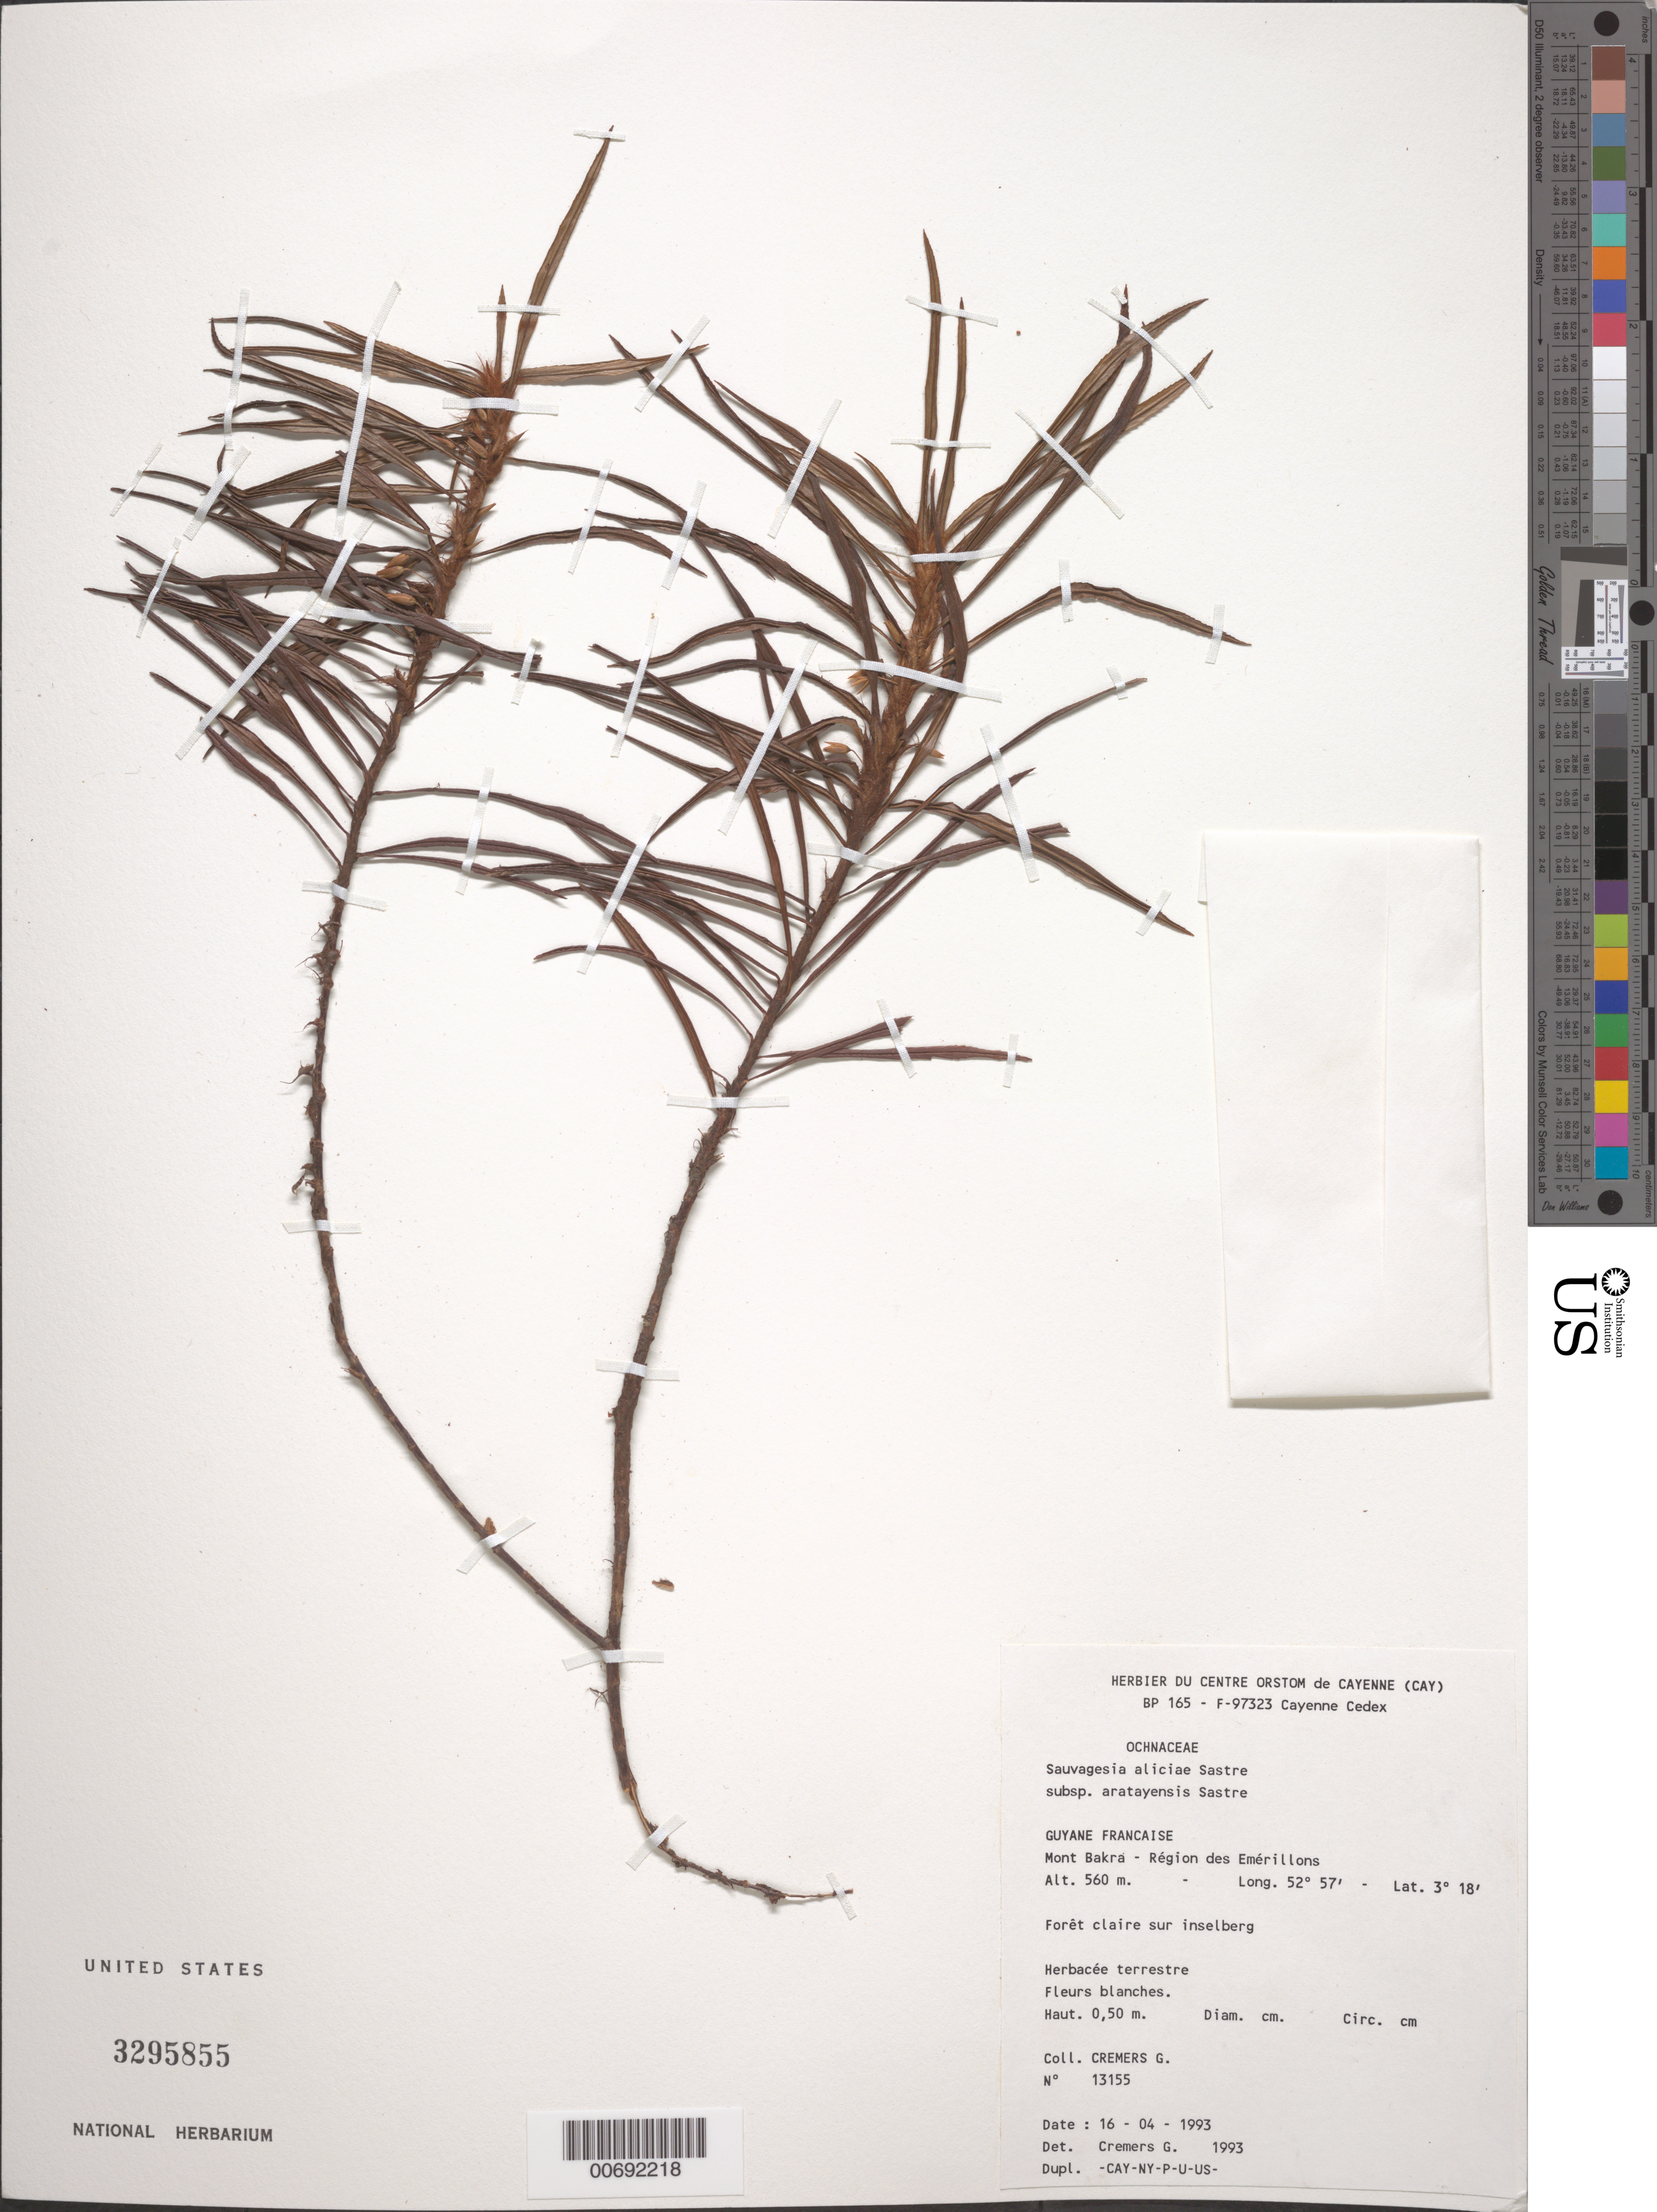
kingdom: Plantae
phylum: Tracheophyta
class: Magnoliopsida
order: Malpighiales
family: Ochnaceae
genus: Sauvagesia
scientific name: Sauvagesia aliciae subsp. aratayensis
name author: Sastre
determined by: Cremers, Georges A.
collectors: G. Cremers & J.-J. de Granville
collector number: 13155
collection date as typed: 16-Apr-93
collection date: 1993-04-16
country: French Guiana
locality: Mont Bakra, région des Emérillons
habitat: Forêt claire sur inselberg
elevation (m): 560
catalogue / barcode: US 3295855